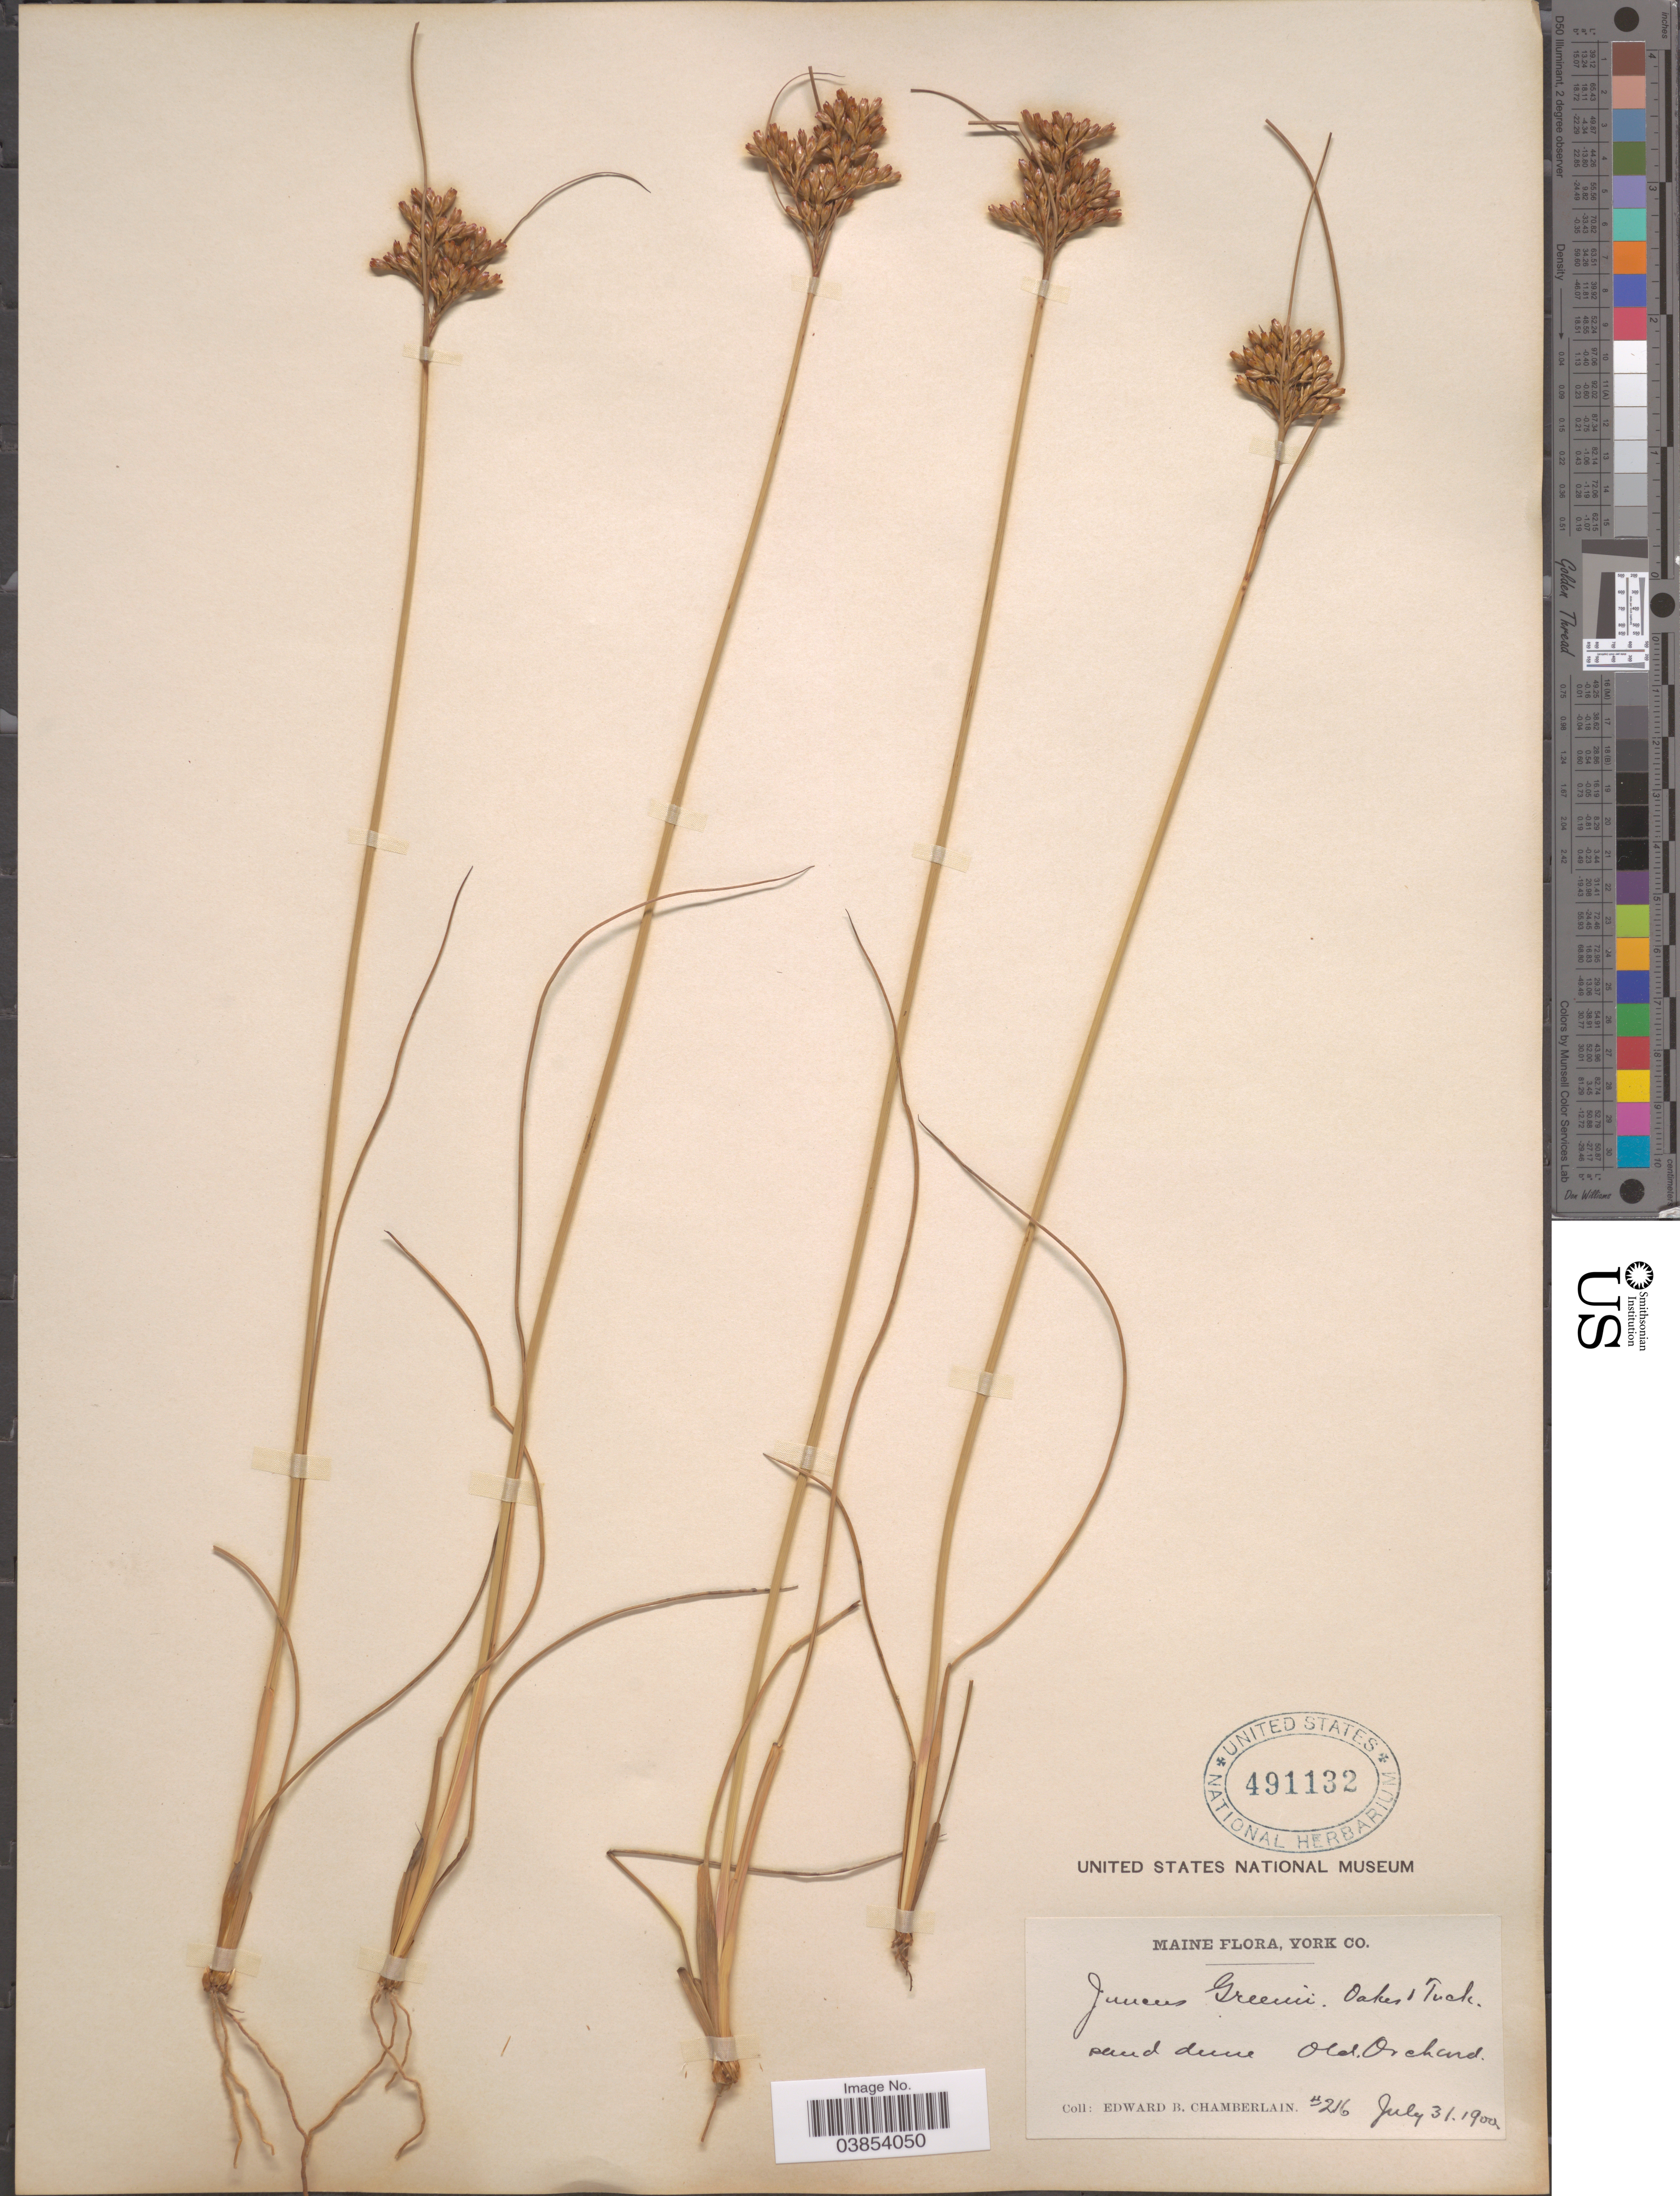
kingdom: Plantae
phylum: Tracheophyta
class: Liliopsida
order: Poales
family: Juncaceae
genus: Juncus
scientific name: Juncus greenei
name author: Oakes & Tuck.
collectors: E. Chamberlain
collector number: h216*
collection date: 1900-07-31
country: United States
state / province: Maine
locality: York Co. Old. Orchard.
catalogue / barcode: US 491132